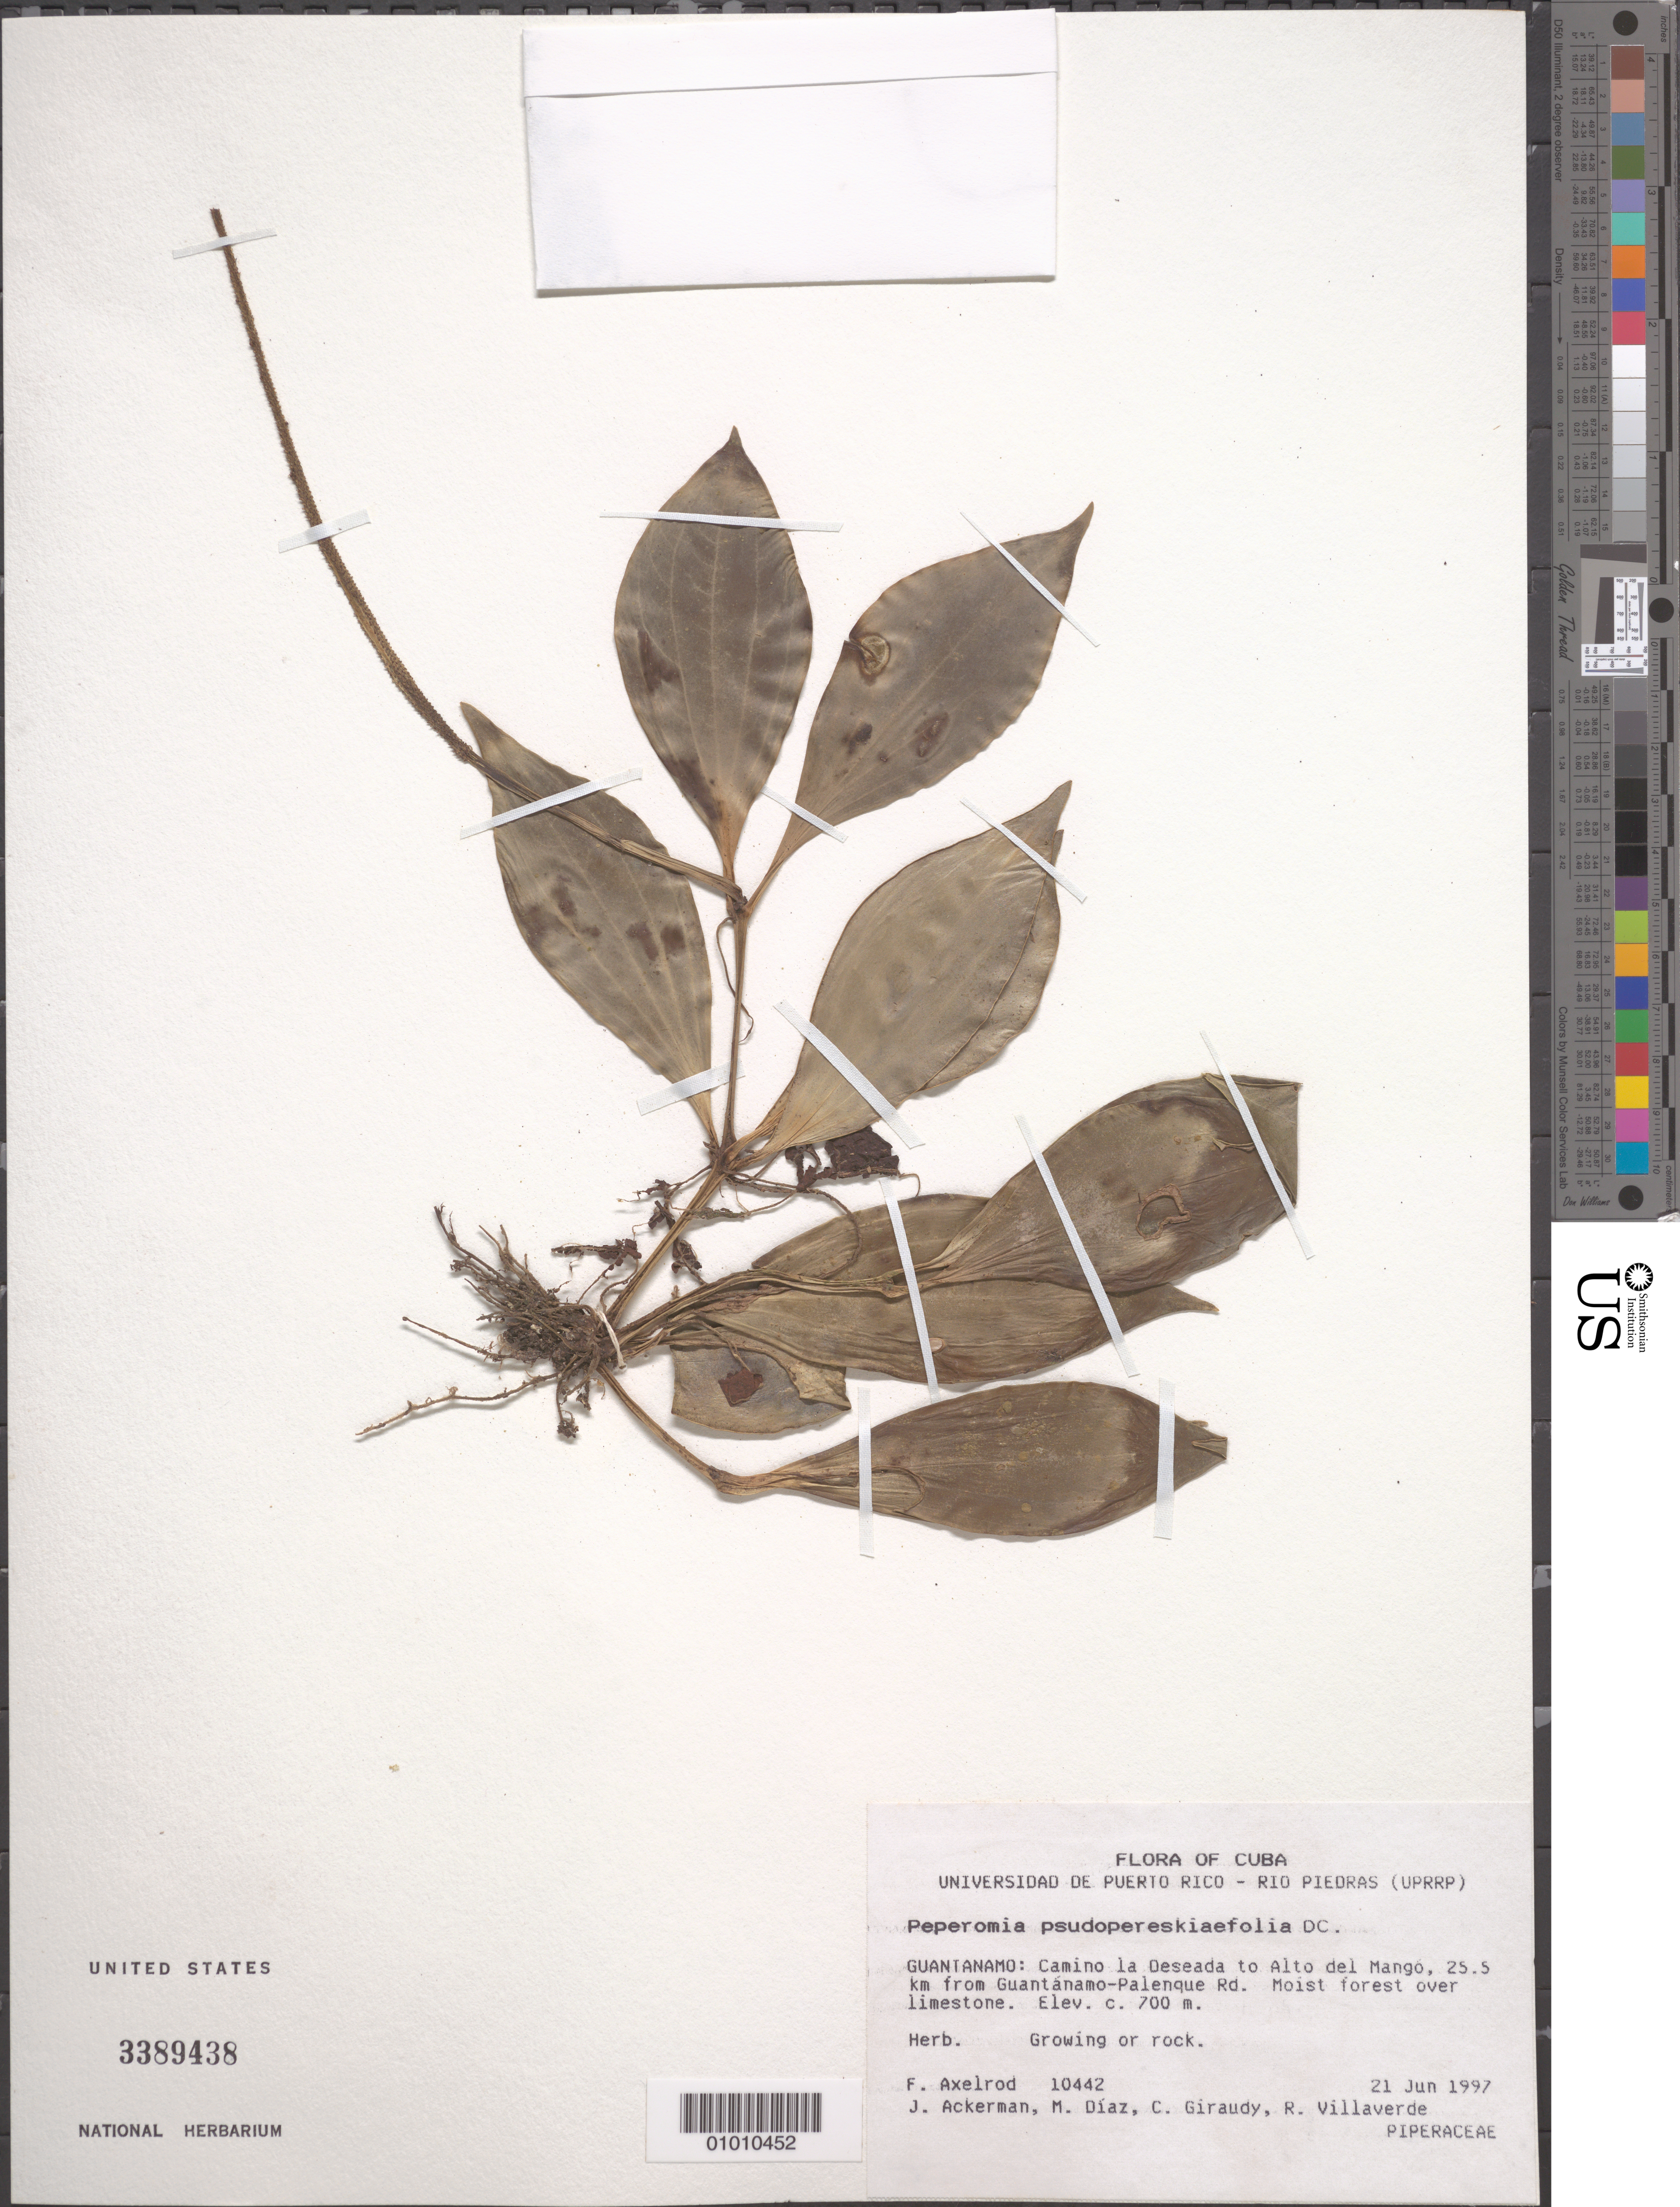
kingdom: Plantae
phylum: Tracheophyta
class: Magnoliopsida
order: Piperales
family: Piperaceae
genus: Peperomia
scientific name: Peperomia pseudopereskiifolia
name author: C. DC.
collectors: F. S. Axelrod, J. D. Ackerman, M. Díaz, C. Giraudy & R. Villaverde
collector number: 10442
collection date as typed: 21 Jun 1997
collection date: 1997-06-21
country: Cuba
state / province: Guantánamo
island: Cuba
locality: Growing on rock Guantánamo: Camino la Deseada to Alto del Mango, 25 5km from Guantánamo-Palenque Rd Moist forest over limestone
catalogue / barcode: US 3389438